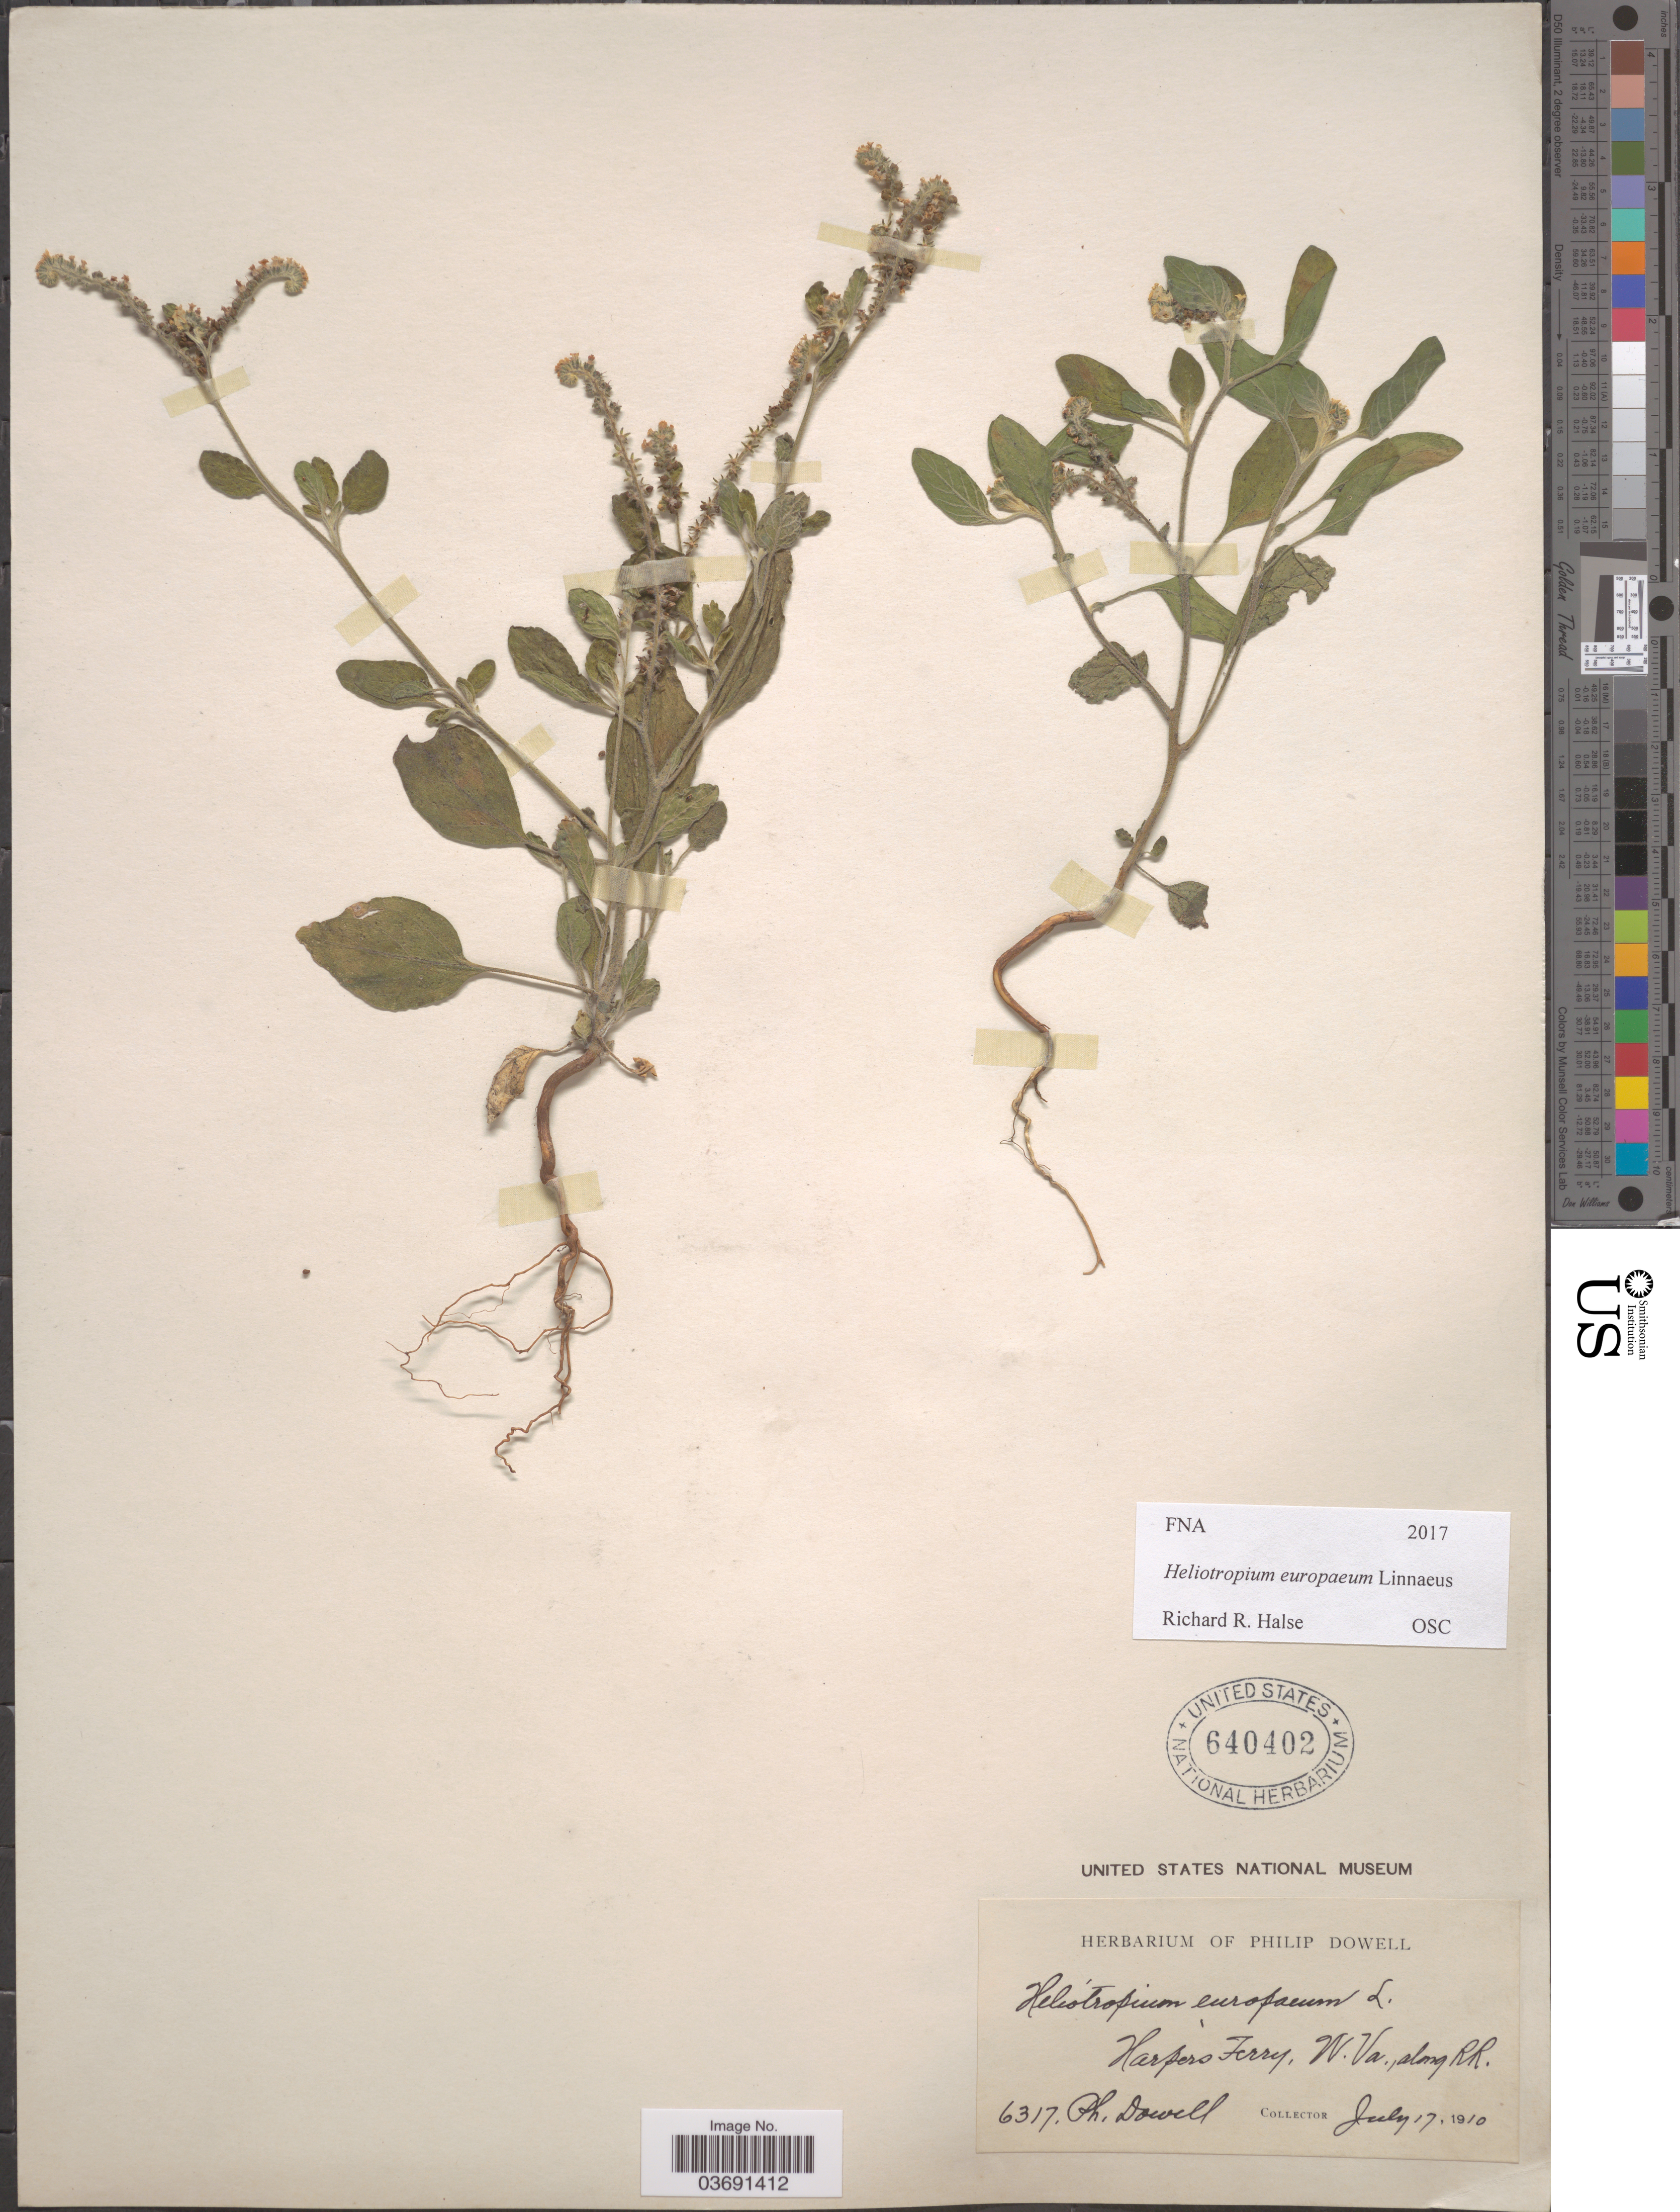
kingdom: Plantae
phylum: Tracheophyta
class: Magnoliopsida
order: Boraginales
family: Heliotropiaceae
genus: Heliotropium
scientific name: Heliotropium europaeum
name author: L.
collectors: P. Dowell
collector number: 6317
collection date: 1910-07-17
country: United States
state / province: West Virginia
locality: Harper's Ferry, along RR.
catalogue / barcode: US 640402